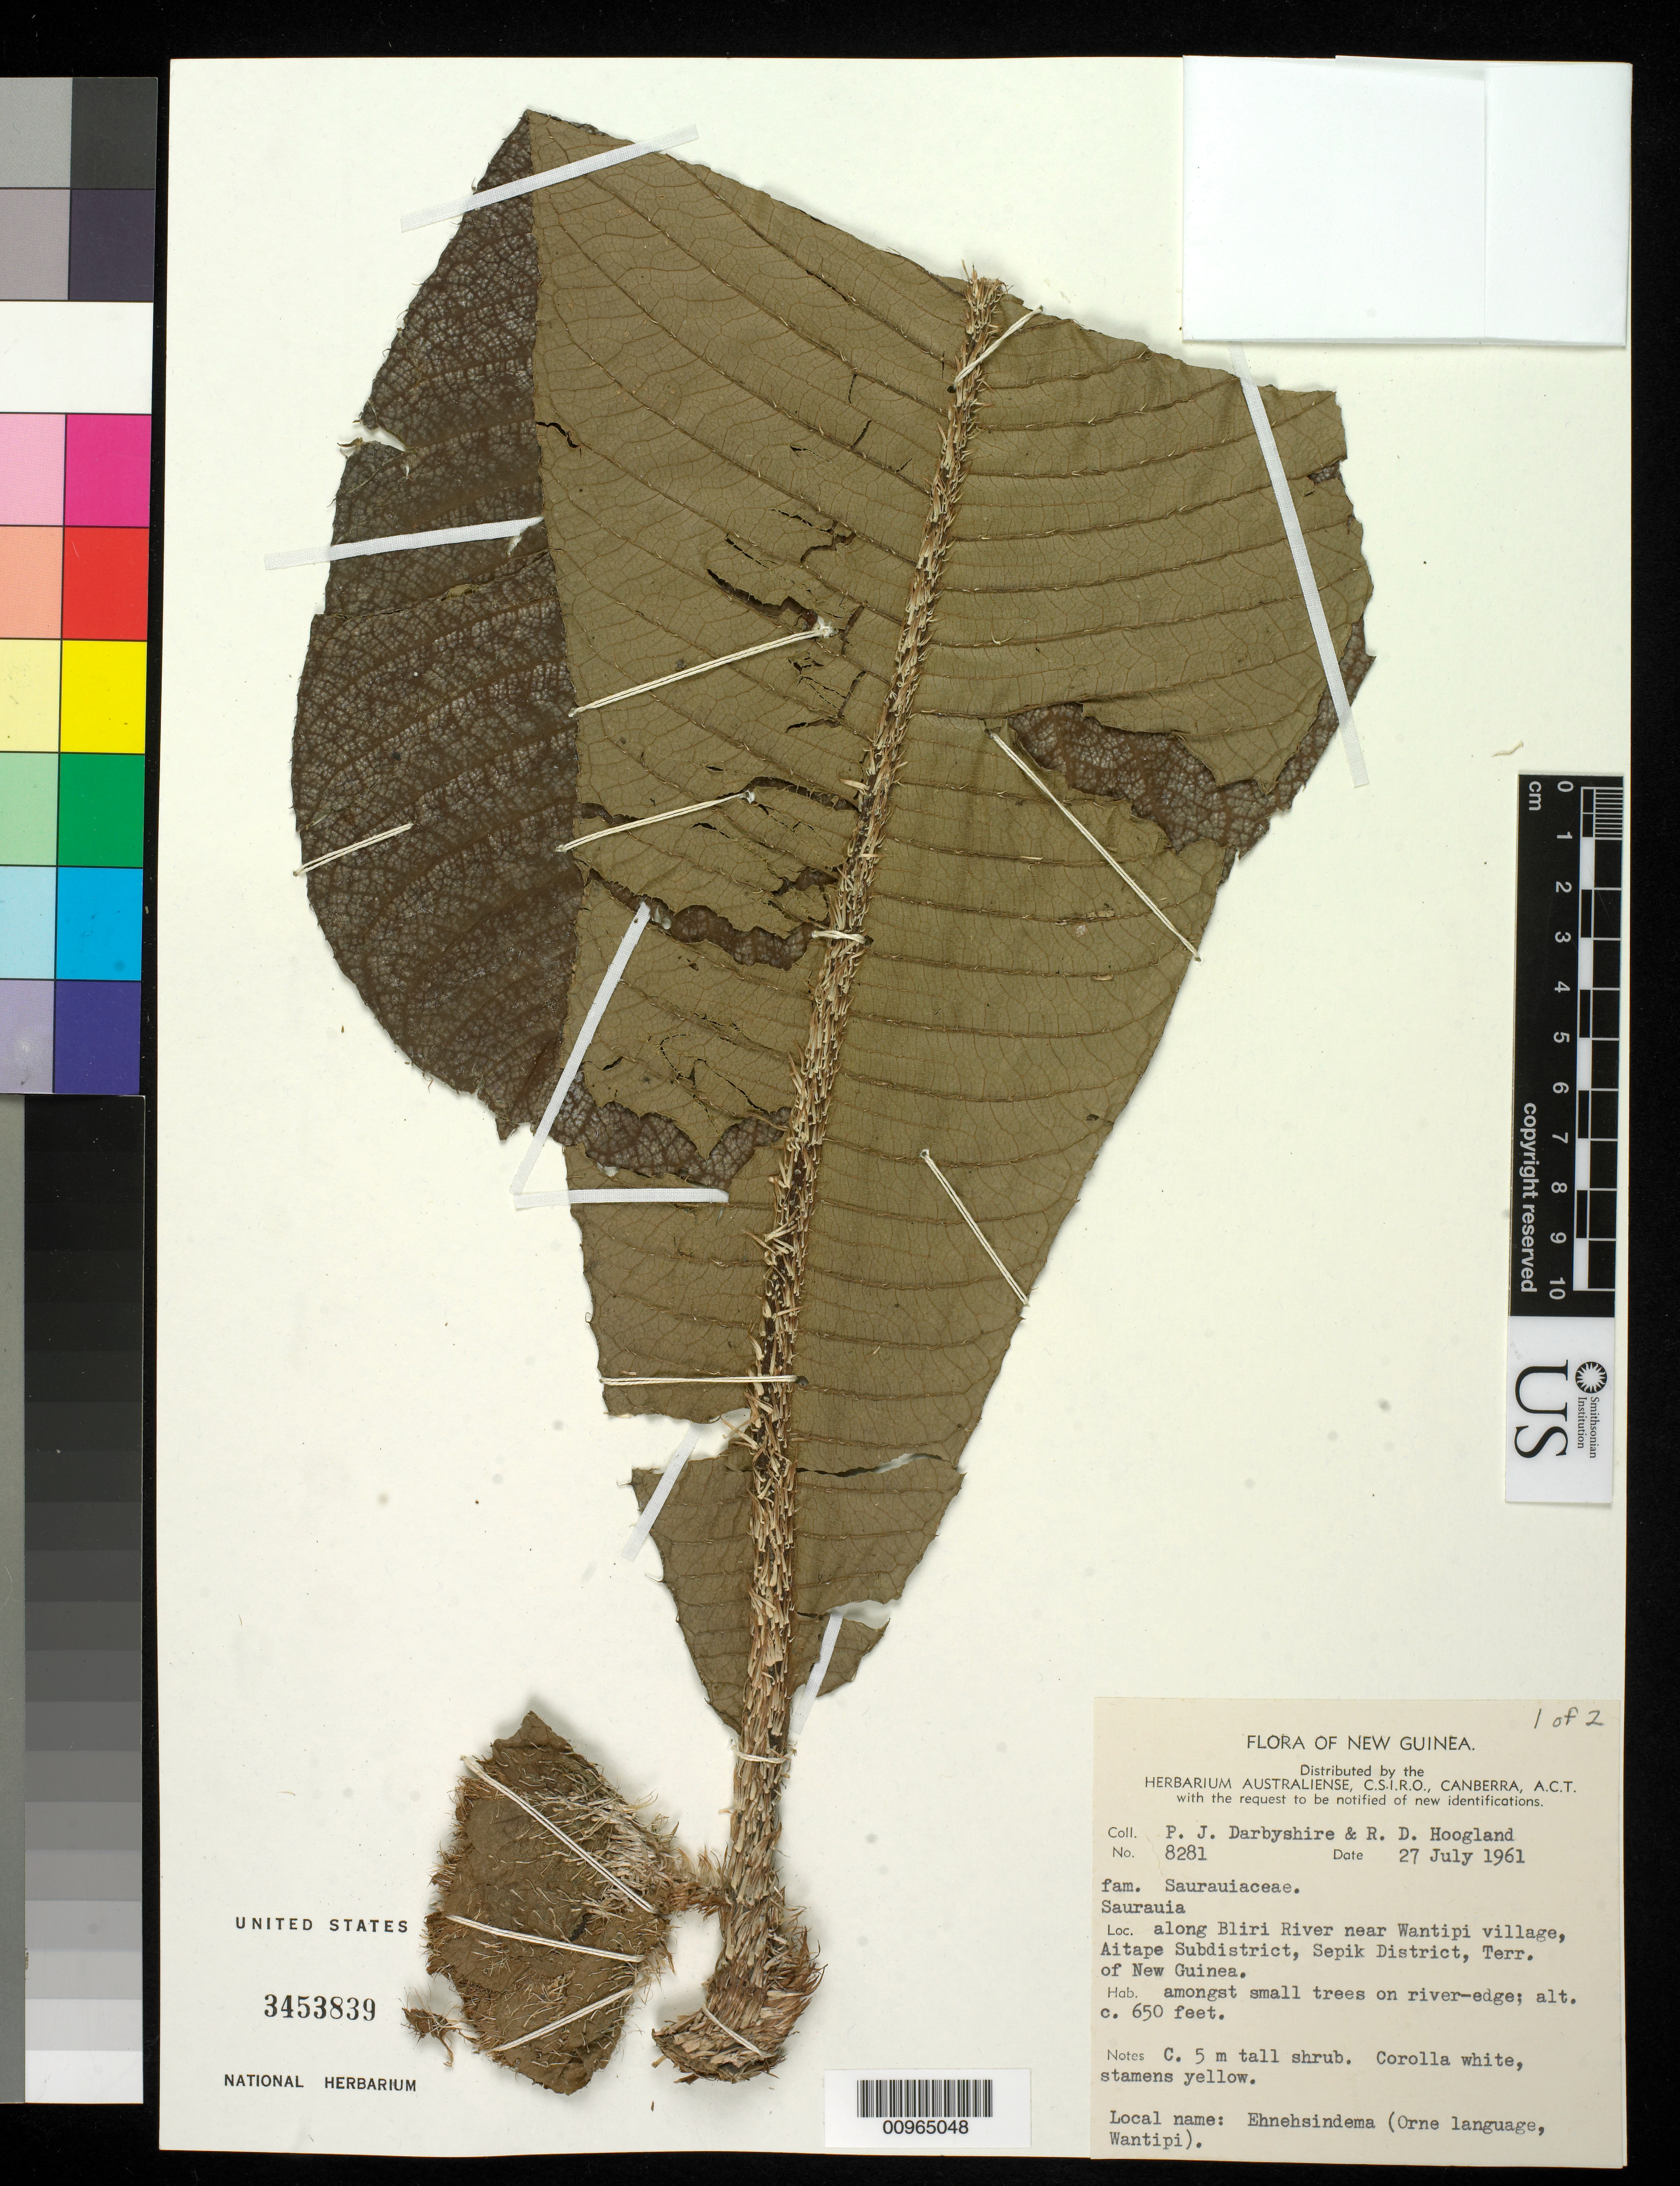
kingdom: Plantae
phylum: Tracheophyta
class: Magnoliopsida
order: Ericales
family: Actinidiaceae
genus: Saurauia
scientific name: Saurauia sp.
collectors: P. Darbyshire & R. D. Hoogland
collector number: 8281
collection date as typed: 27 Jul 1961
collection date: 1961-07-27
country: Papua New Guinea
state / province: Sandaun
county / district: Aitape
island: New Guinea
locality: Along Bliri River near Wantipi village.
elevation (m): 198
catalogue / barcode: US 3453839